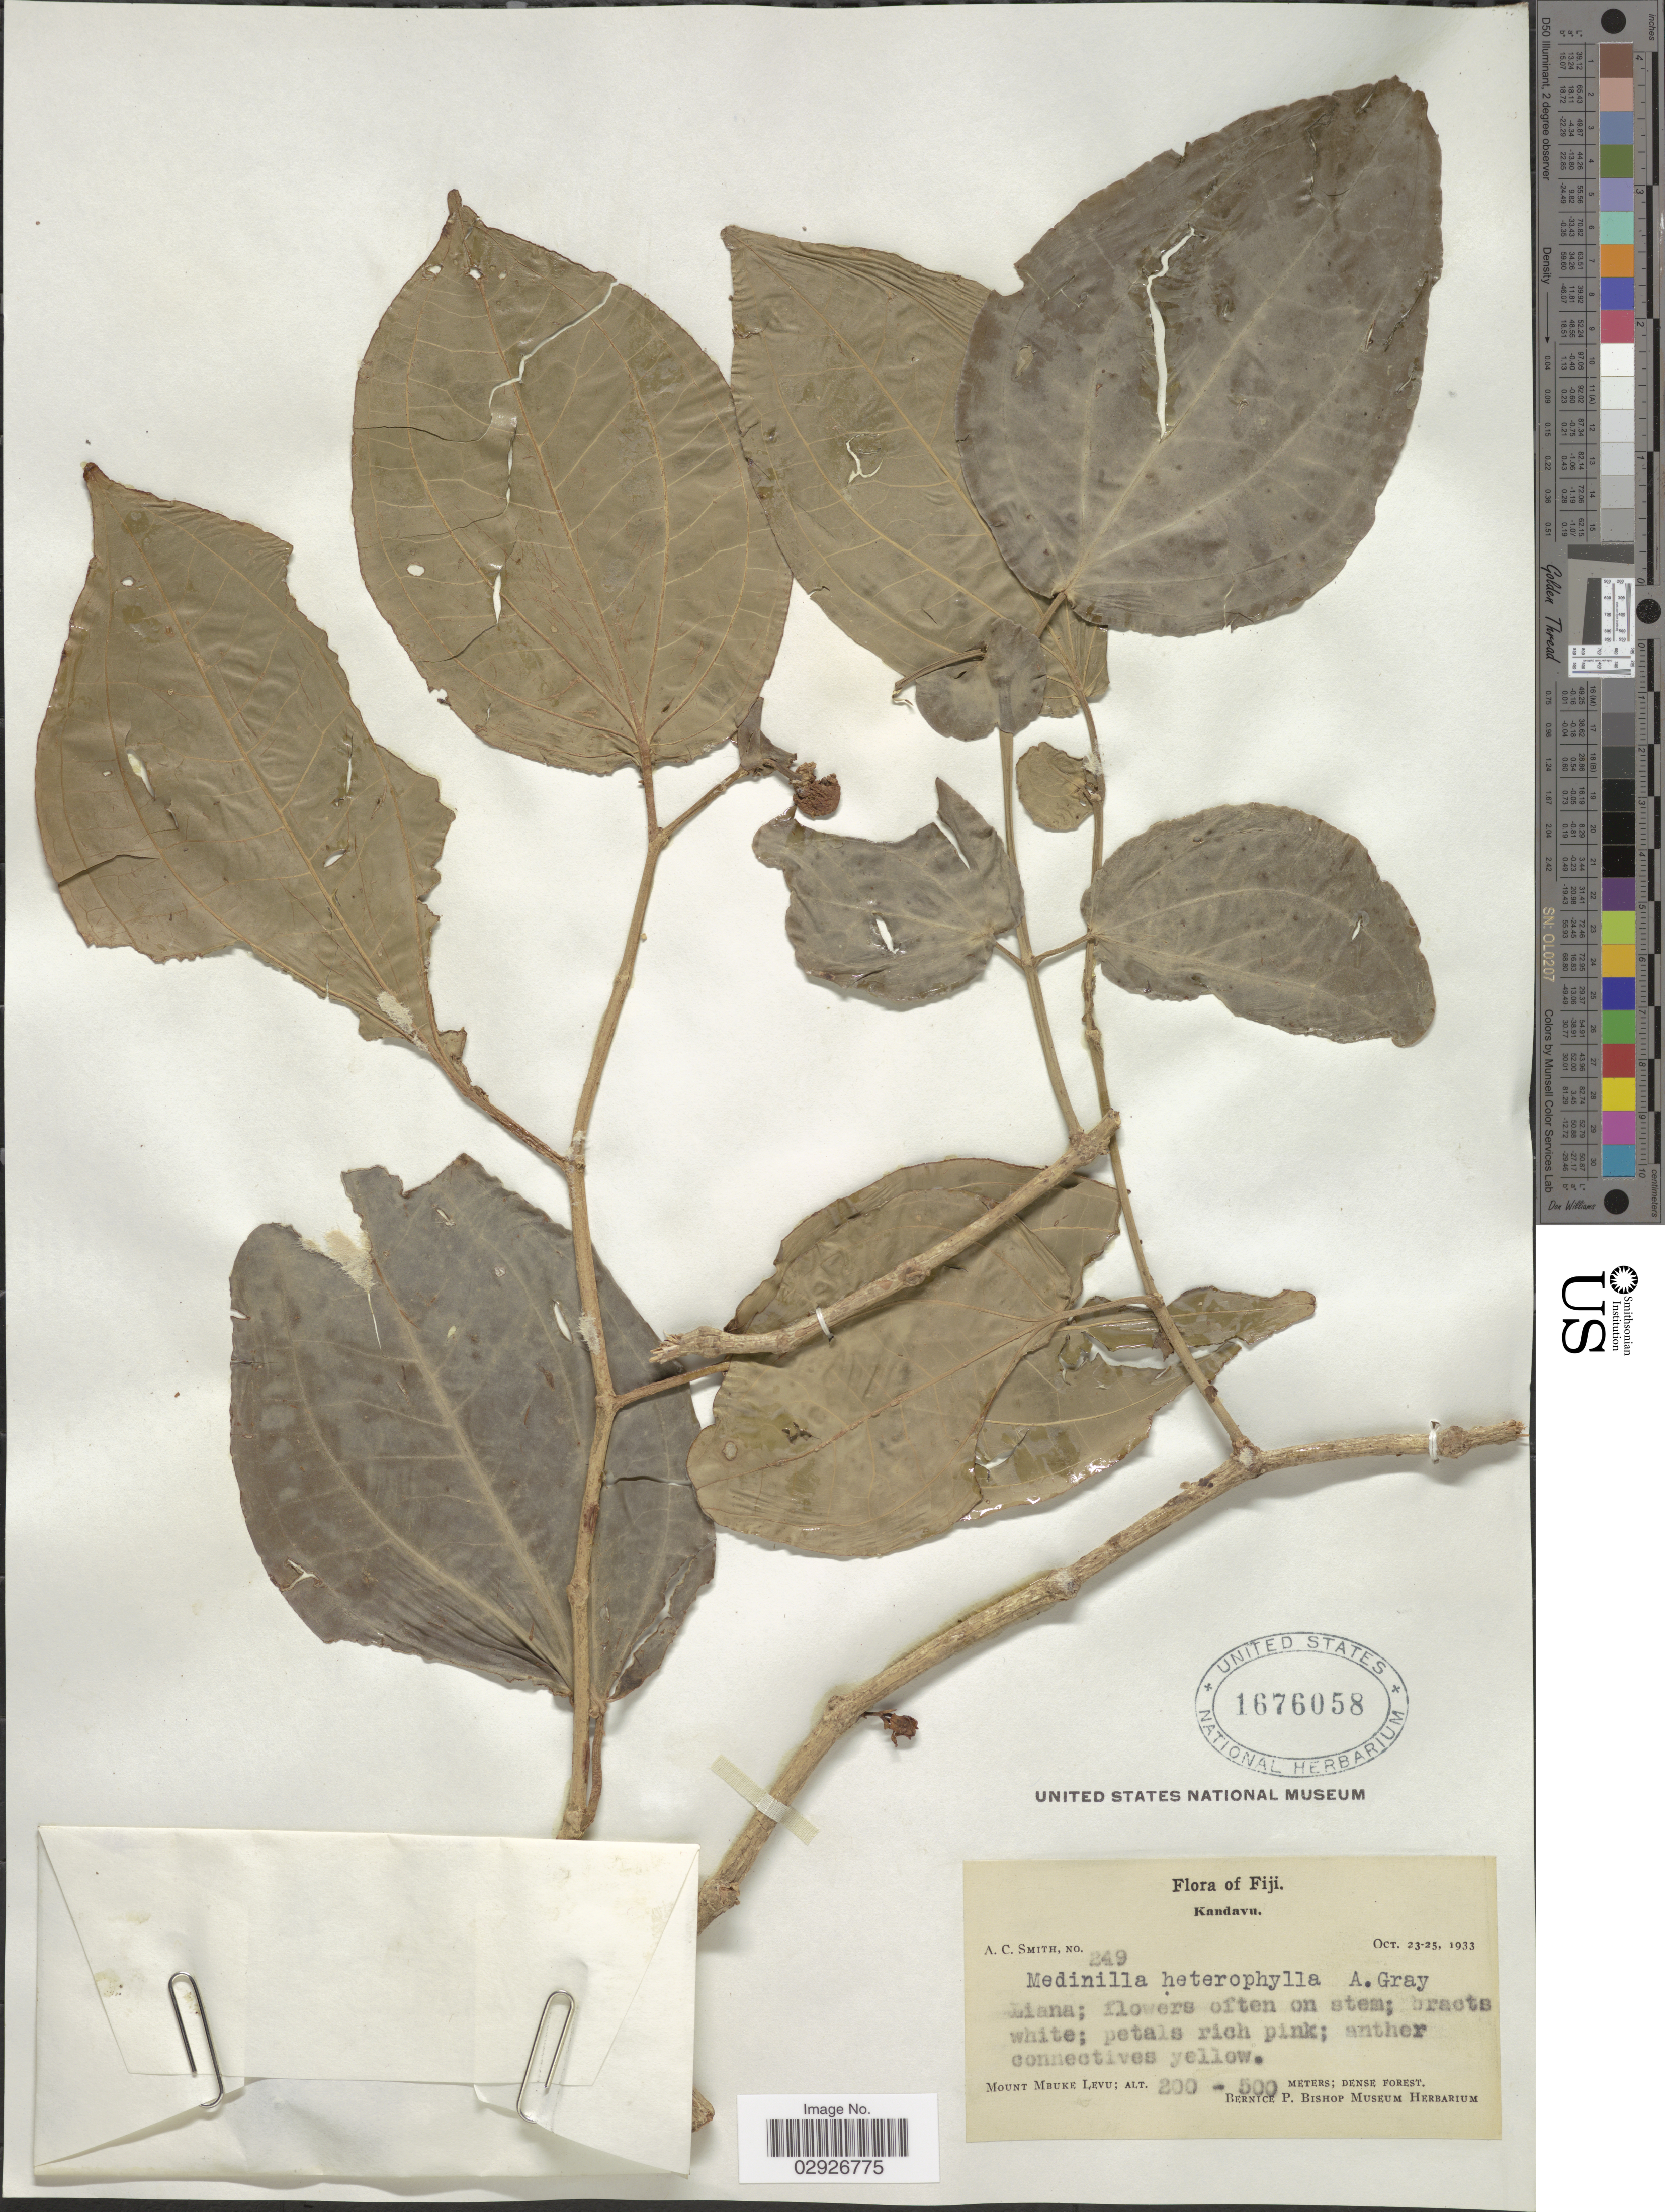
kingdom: Plantae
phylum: Tracheophyta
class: Magnoliopsida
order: Myrtales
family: Melastomataceae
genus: Medinilla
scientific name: Medinilla heterophylla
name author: A. Gray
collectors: A. C. Smith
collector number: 249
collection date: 1933-10-23/1933-10-25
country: Fiji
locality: Kandavu. Mount Mbuke Levu.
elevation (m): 200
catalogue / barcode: US 1676058